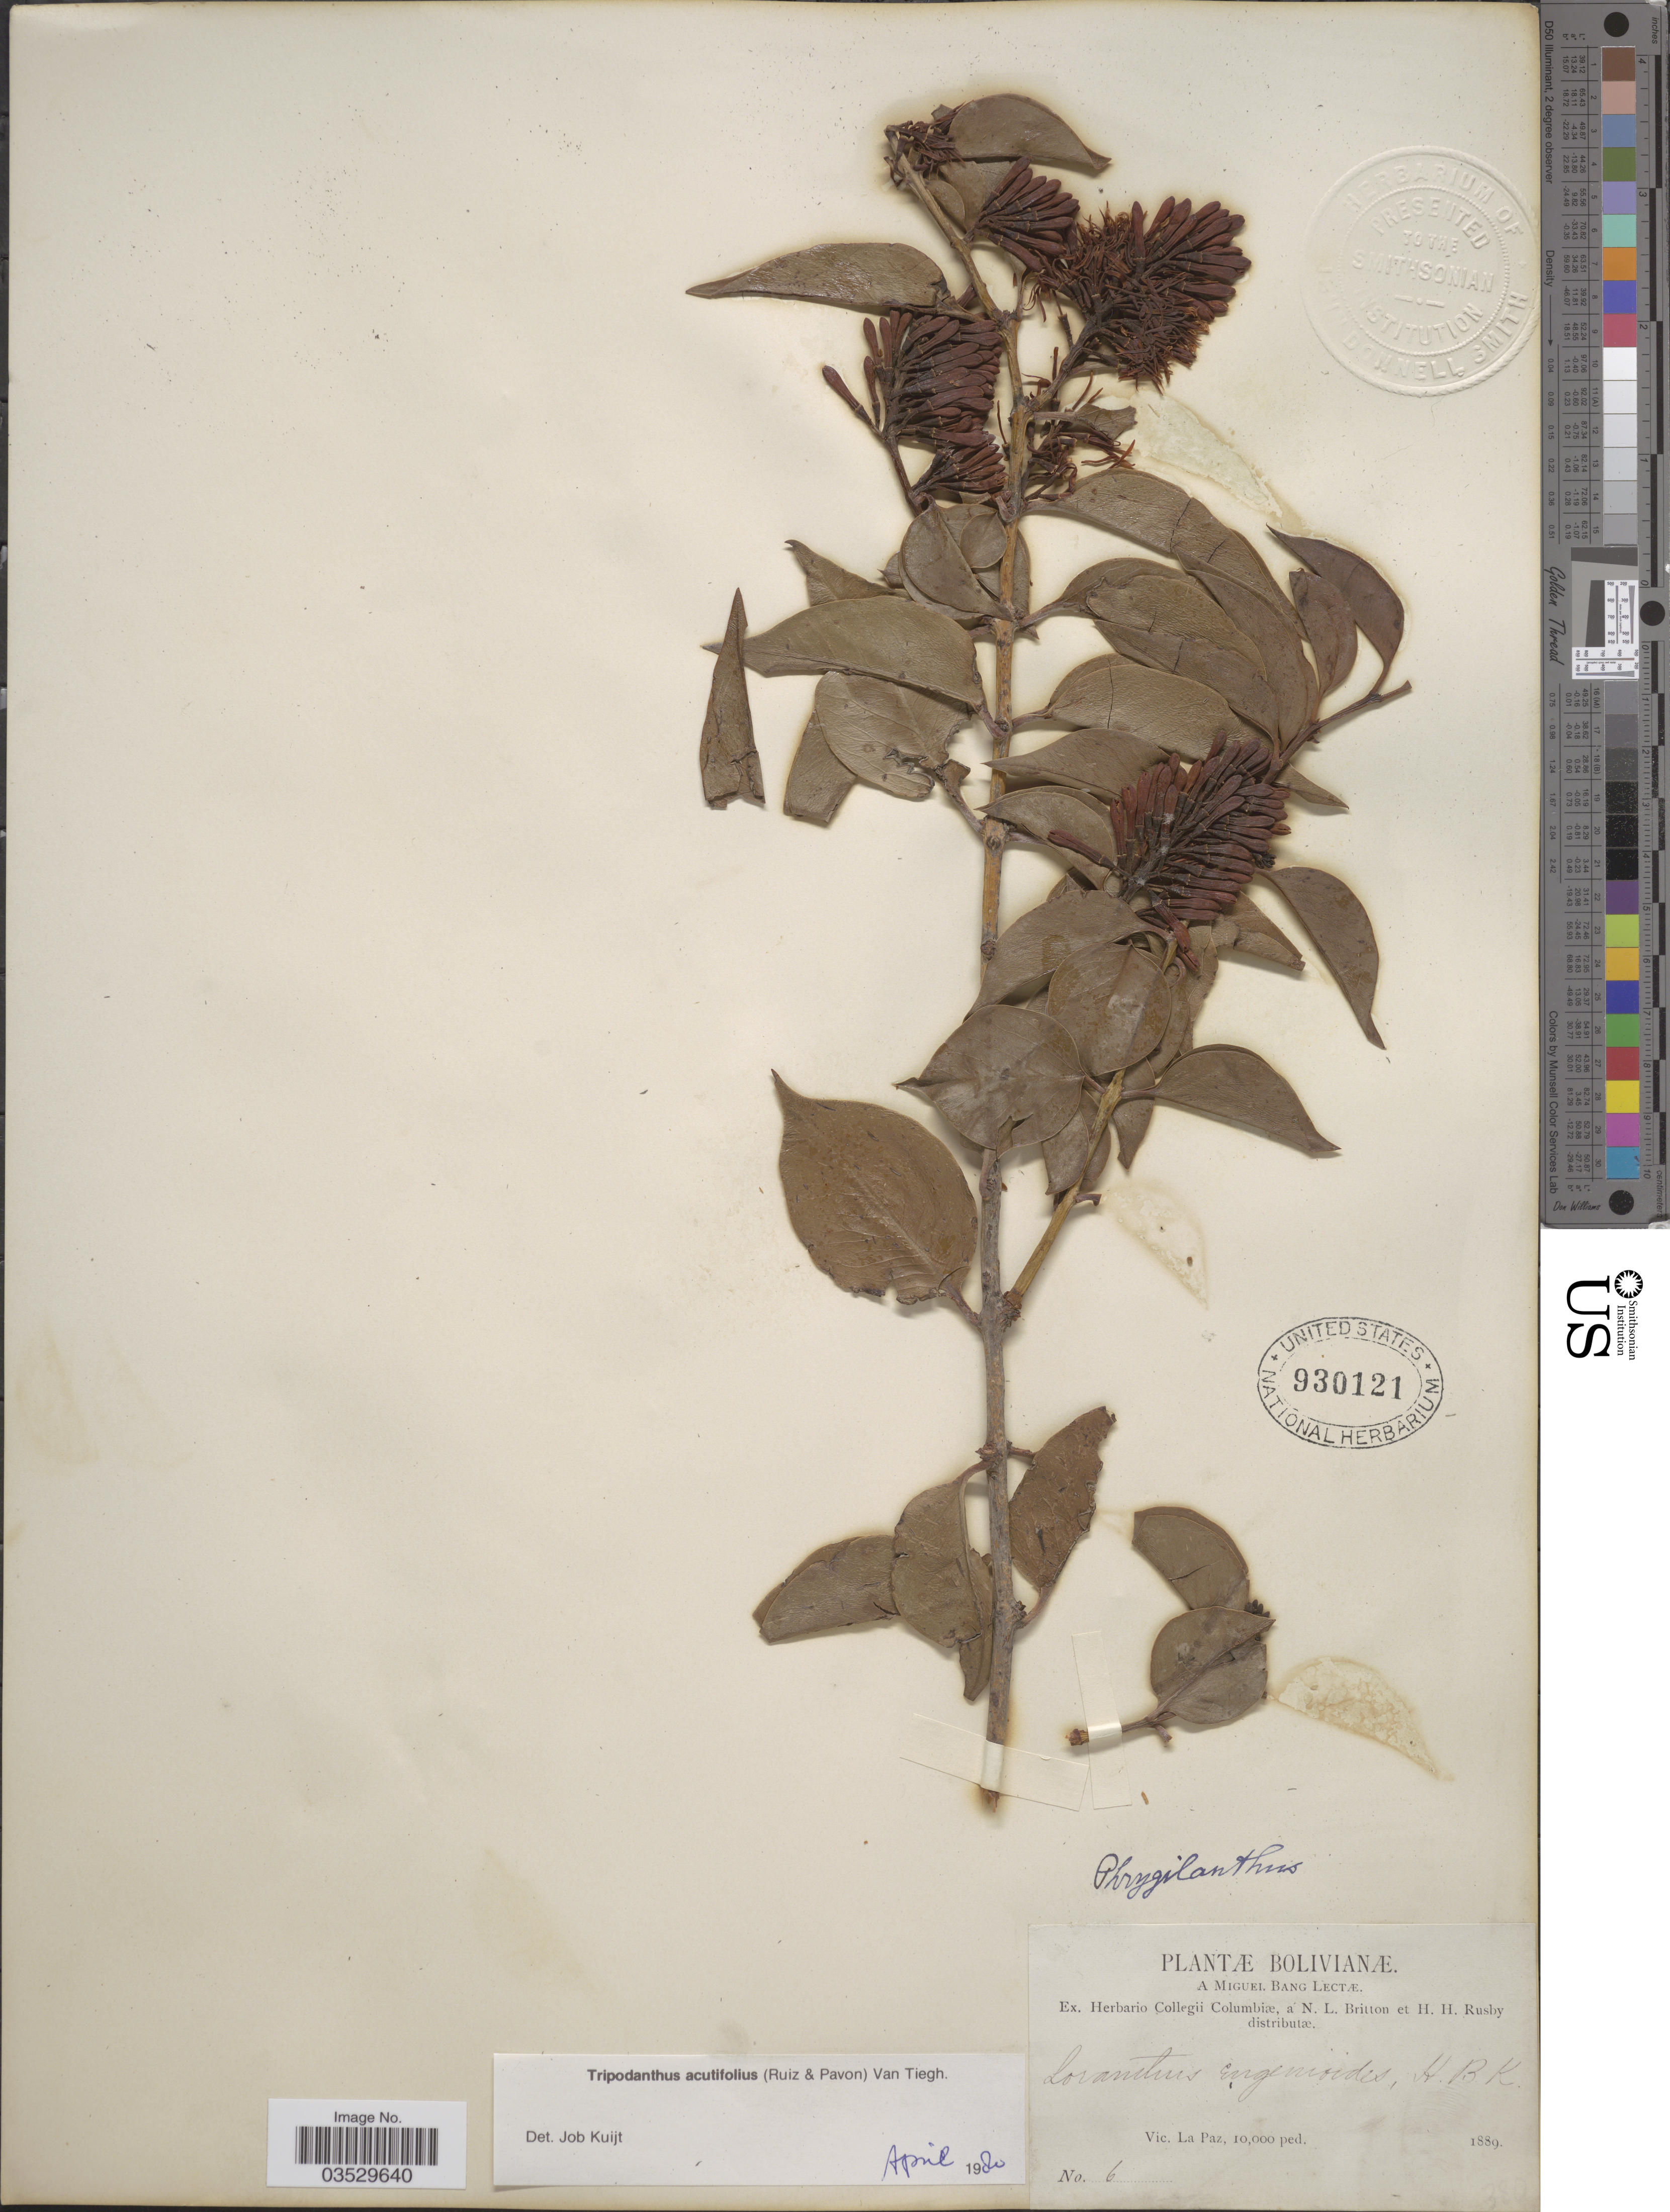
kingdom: Plantae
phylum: Tracheophyta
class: Magnoliopsida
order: Santalales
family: Loranthaceae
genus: Tripodanthus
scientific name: Tripodanthus acutifolius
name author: Tiegh.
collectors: M. Bang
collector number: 6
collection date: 1889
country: Bolivia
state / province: La Paz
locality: Vic. La Paz.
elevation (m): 3048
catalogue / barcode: US 930121